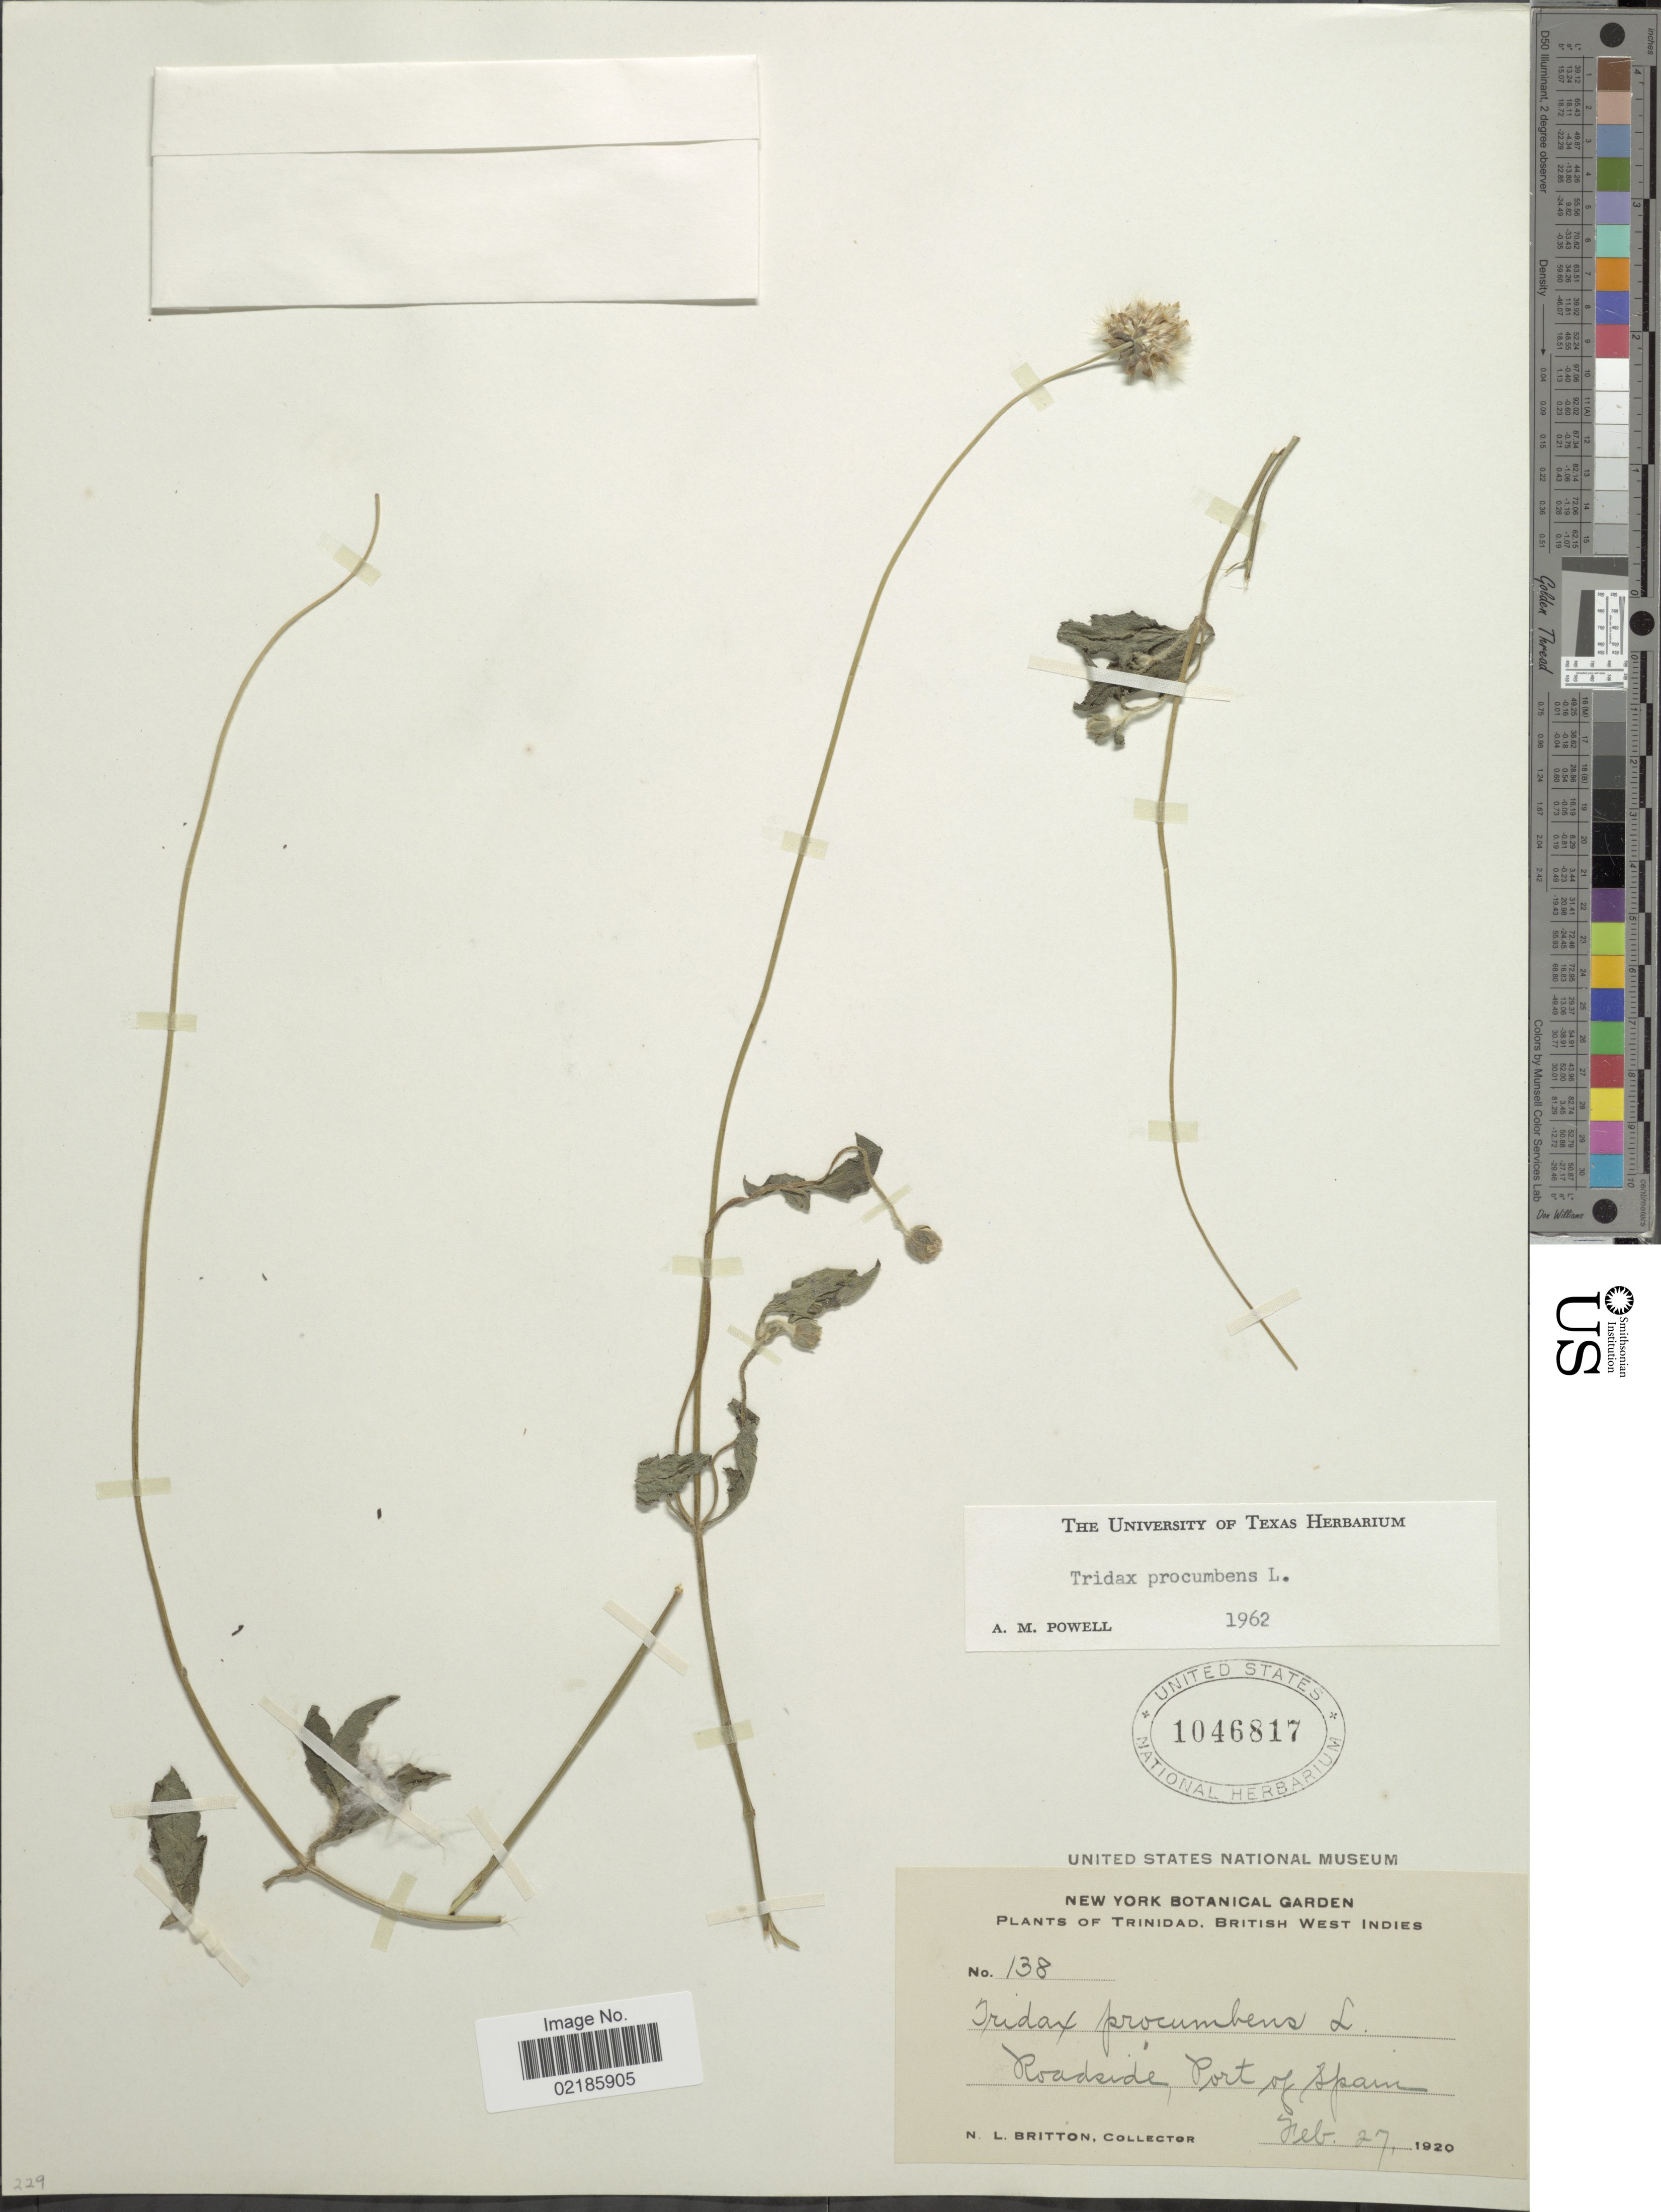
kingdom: Plantae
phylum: Tracheophyta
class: Magnoliopsida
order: Asterales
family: Asteraceae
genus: Tridax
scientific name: Tridax procumbens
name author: L.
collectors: N. Britton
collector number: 138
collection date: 1920-02-27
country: Trinidad and Tobago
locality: Trinidad, British West Indies. Roadside, Port of Spain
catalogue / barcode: US 1046817